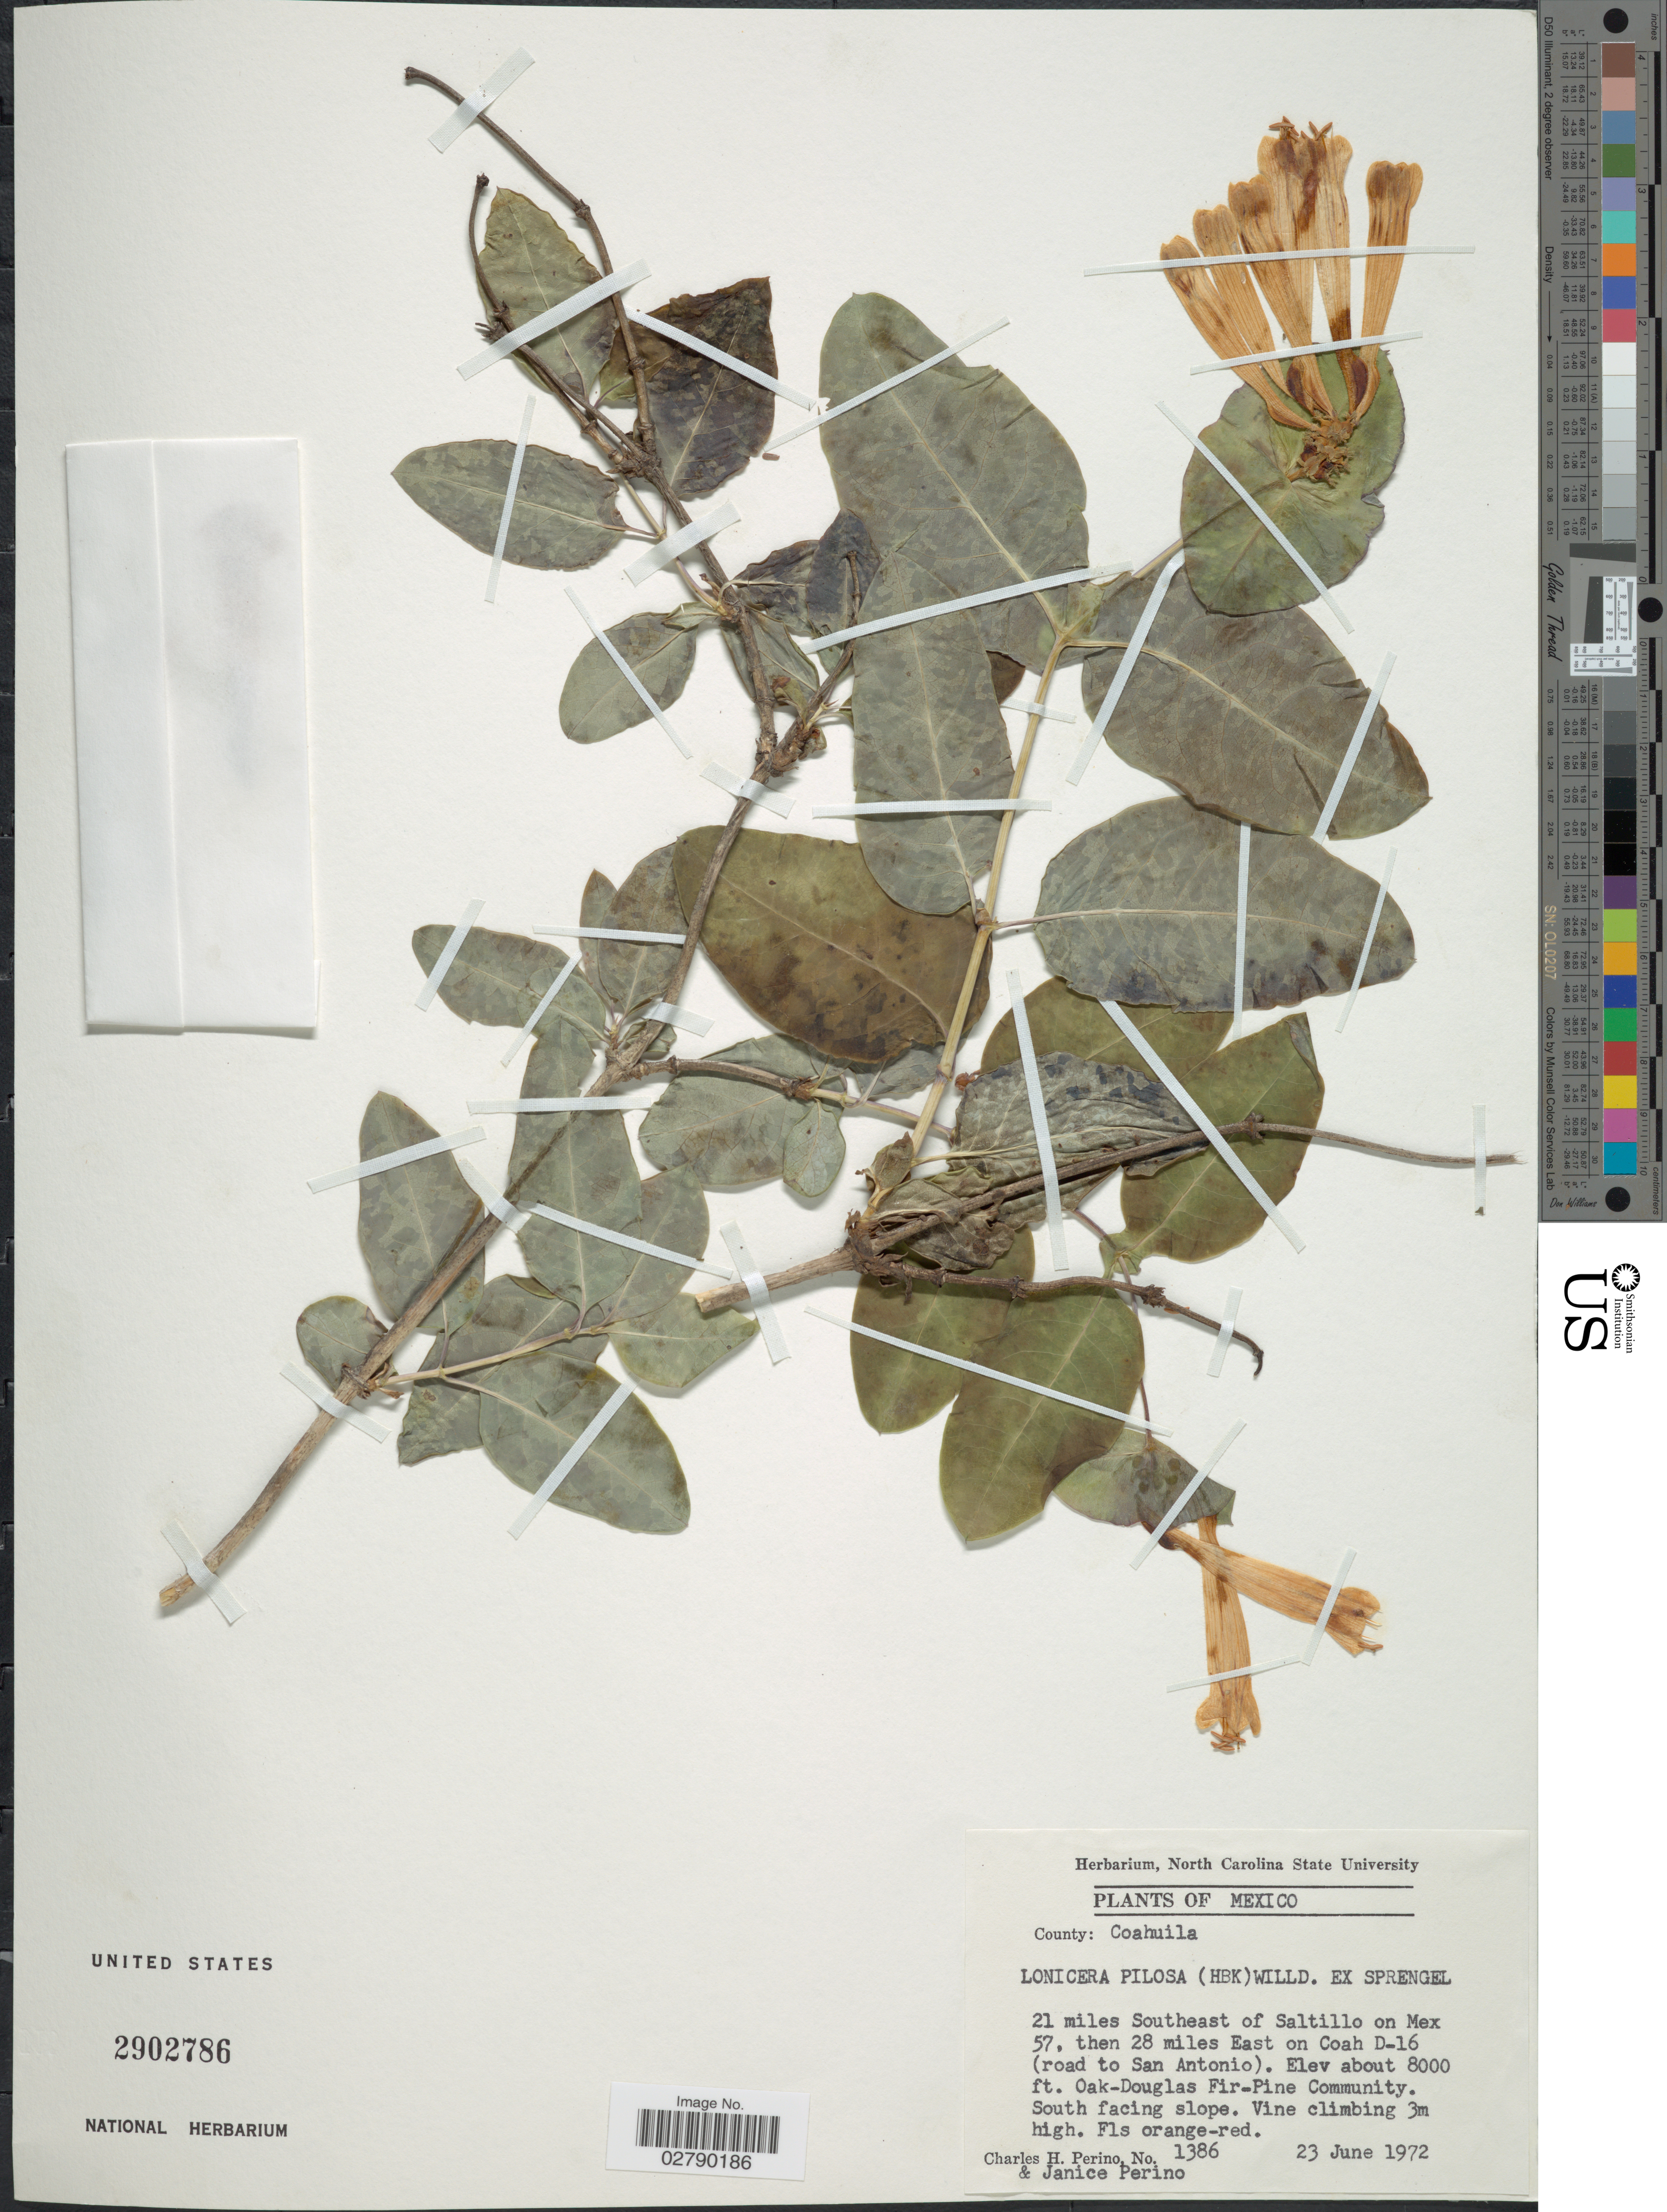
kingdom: Plantae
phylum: Tracheophyta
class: Magnoliopsida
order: Dipsacales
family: Caprifoliaceae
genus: Lonicera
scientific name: Lonicera pilosa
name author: Willd. ex Kunth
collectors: C. Perino & J. Perino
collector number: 1386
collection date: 1972-06-23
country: Mexico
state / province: Coahuila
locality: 21 miles Southeast of Saltillo on Mex 57, then 28 miles East on Coah D-16 (road to San Antonio). Oak-Douglas Fir-Pine Community. South facing slope.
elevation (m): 2438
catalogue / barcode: US 2902786